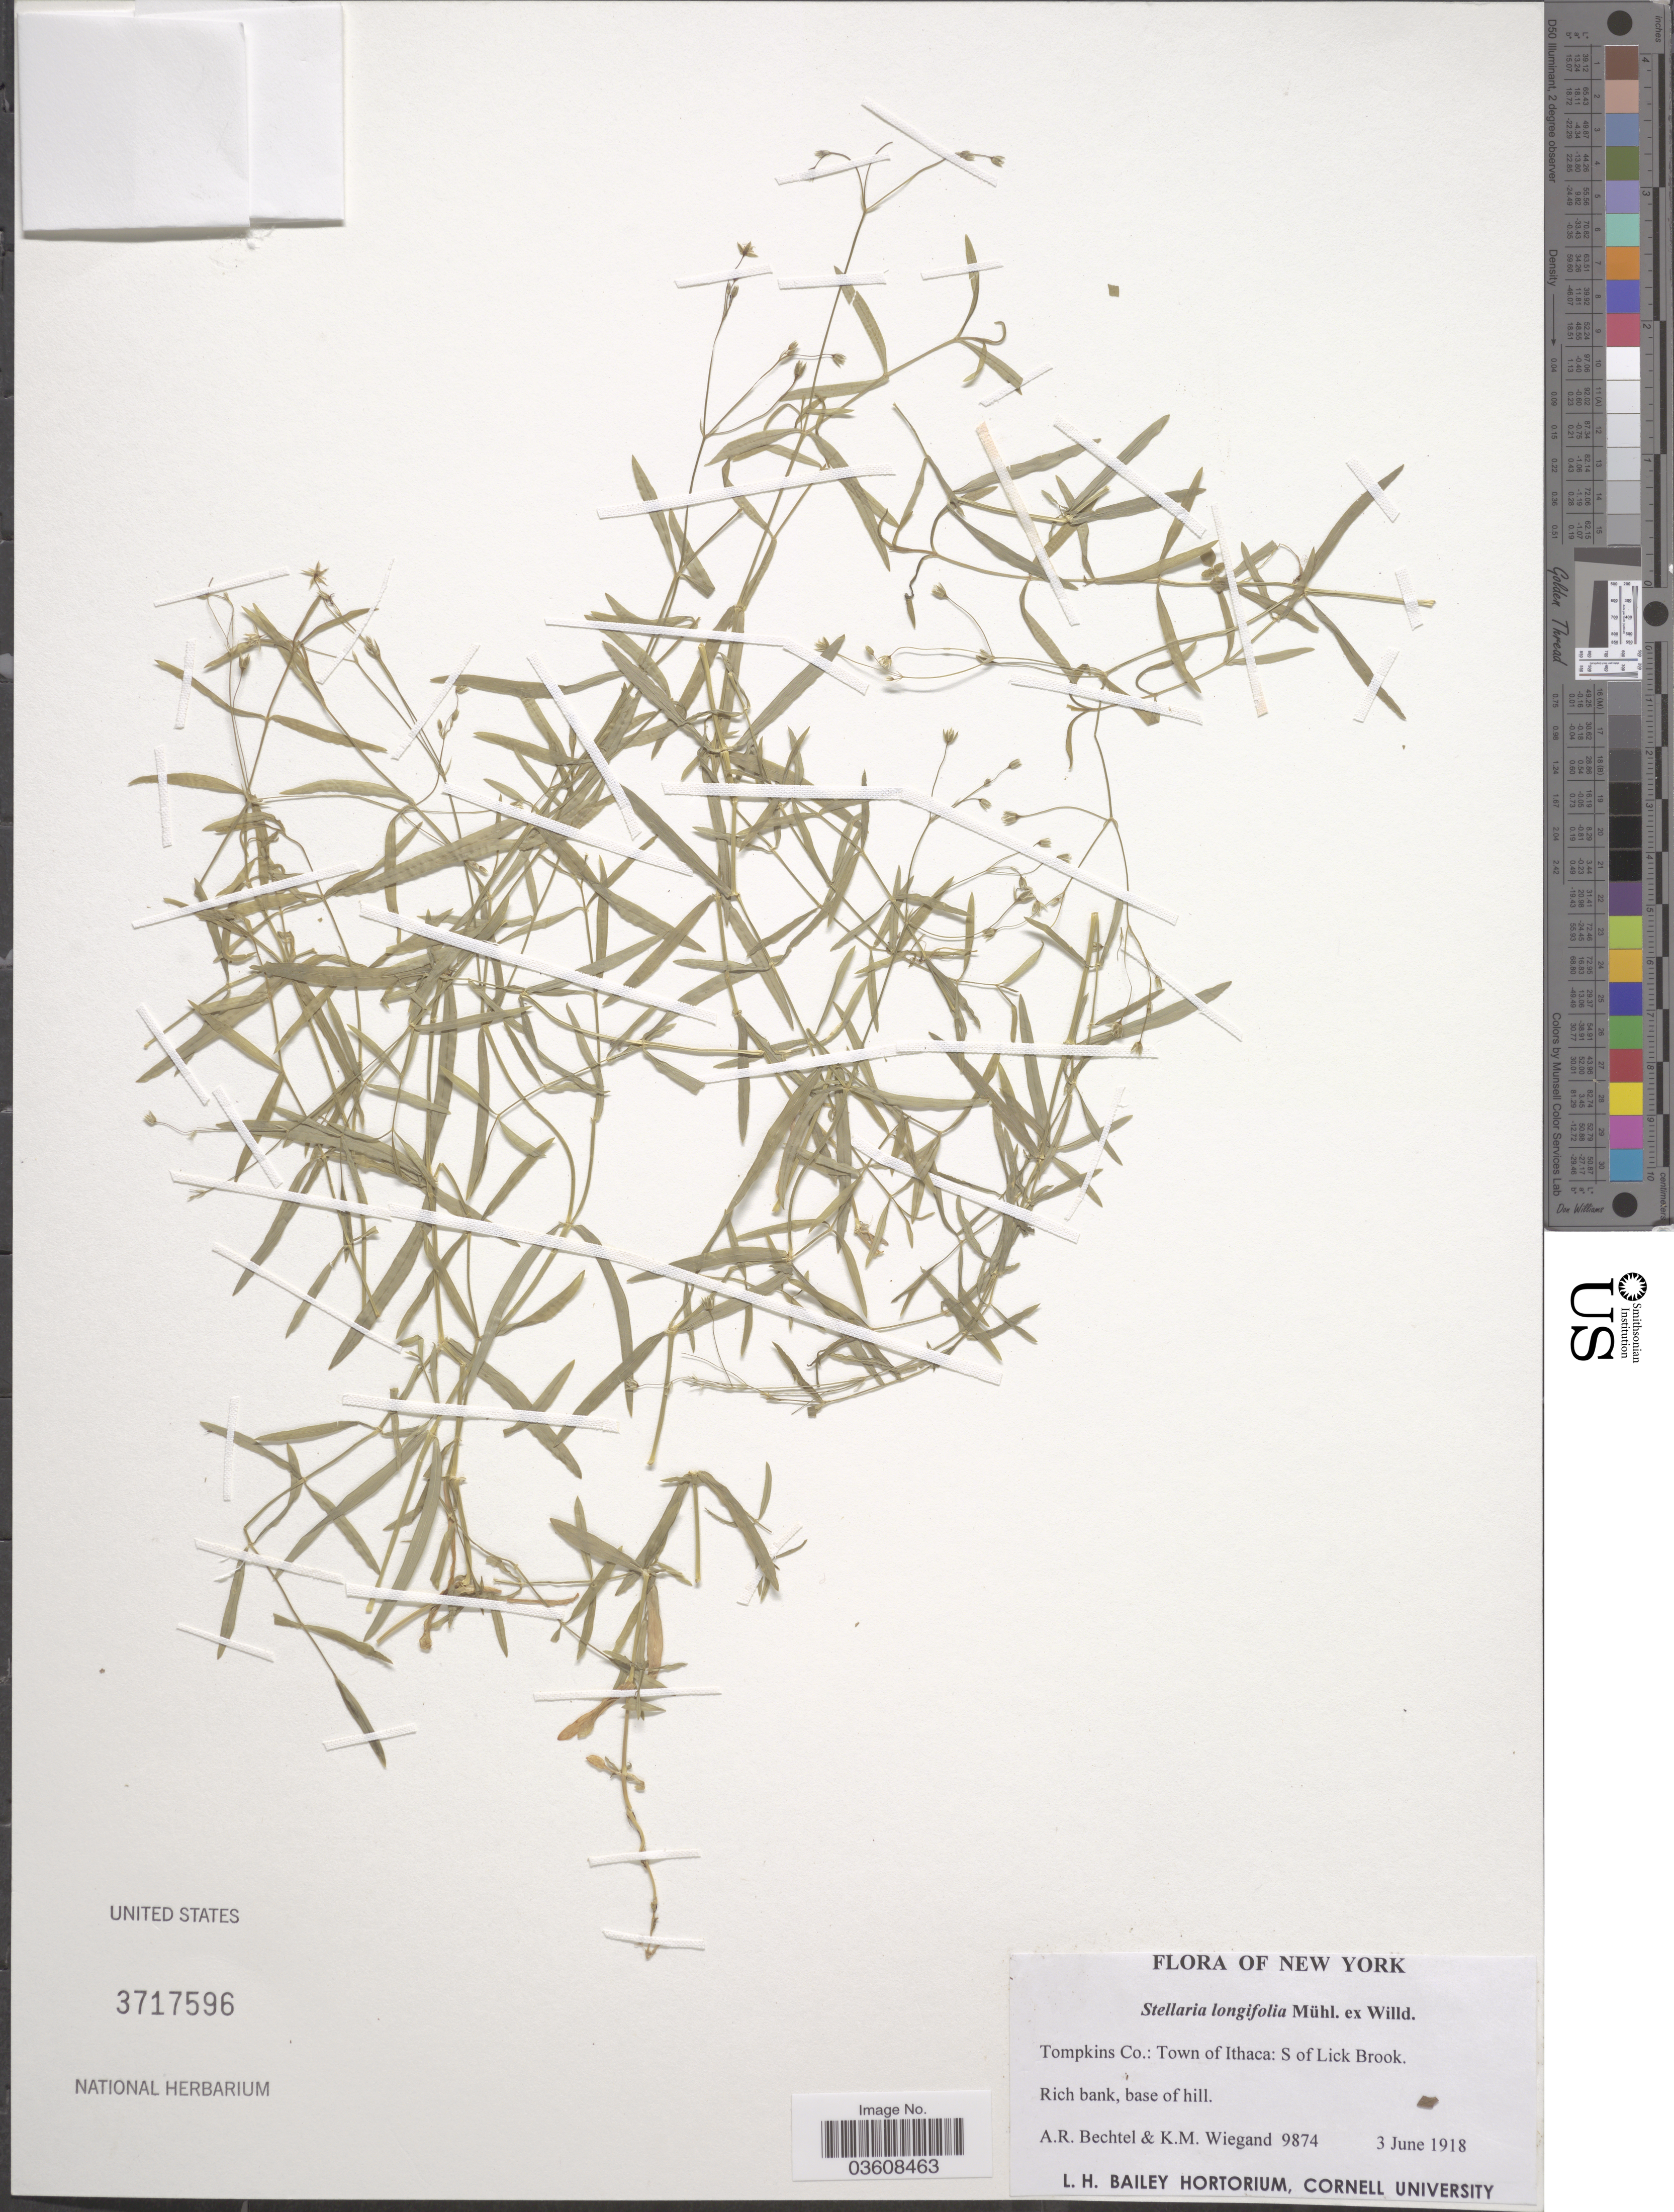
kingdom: Plantae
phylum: Tracheophyta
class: Magnoliopsida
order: Caryophyllales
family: Caryophyllaceae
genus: Stellaria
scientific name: Stellaria longifolia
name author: Muhl. ex Willd.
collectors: A. Bechtel & K. M. Wiegand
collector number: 9874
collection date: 1918-06-03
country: United States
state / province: New York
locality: Tompkins Co.: Town of Ithaca: S of Lick Brook.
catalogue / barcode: US 3717596